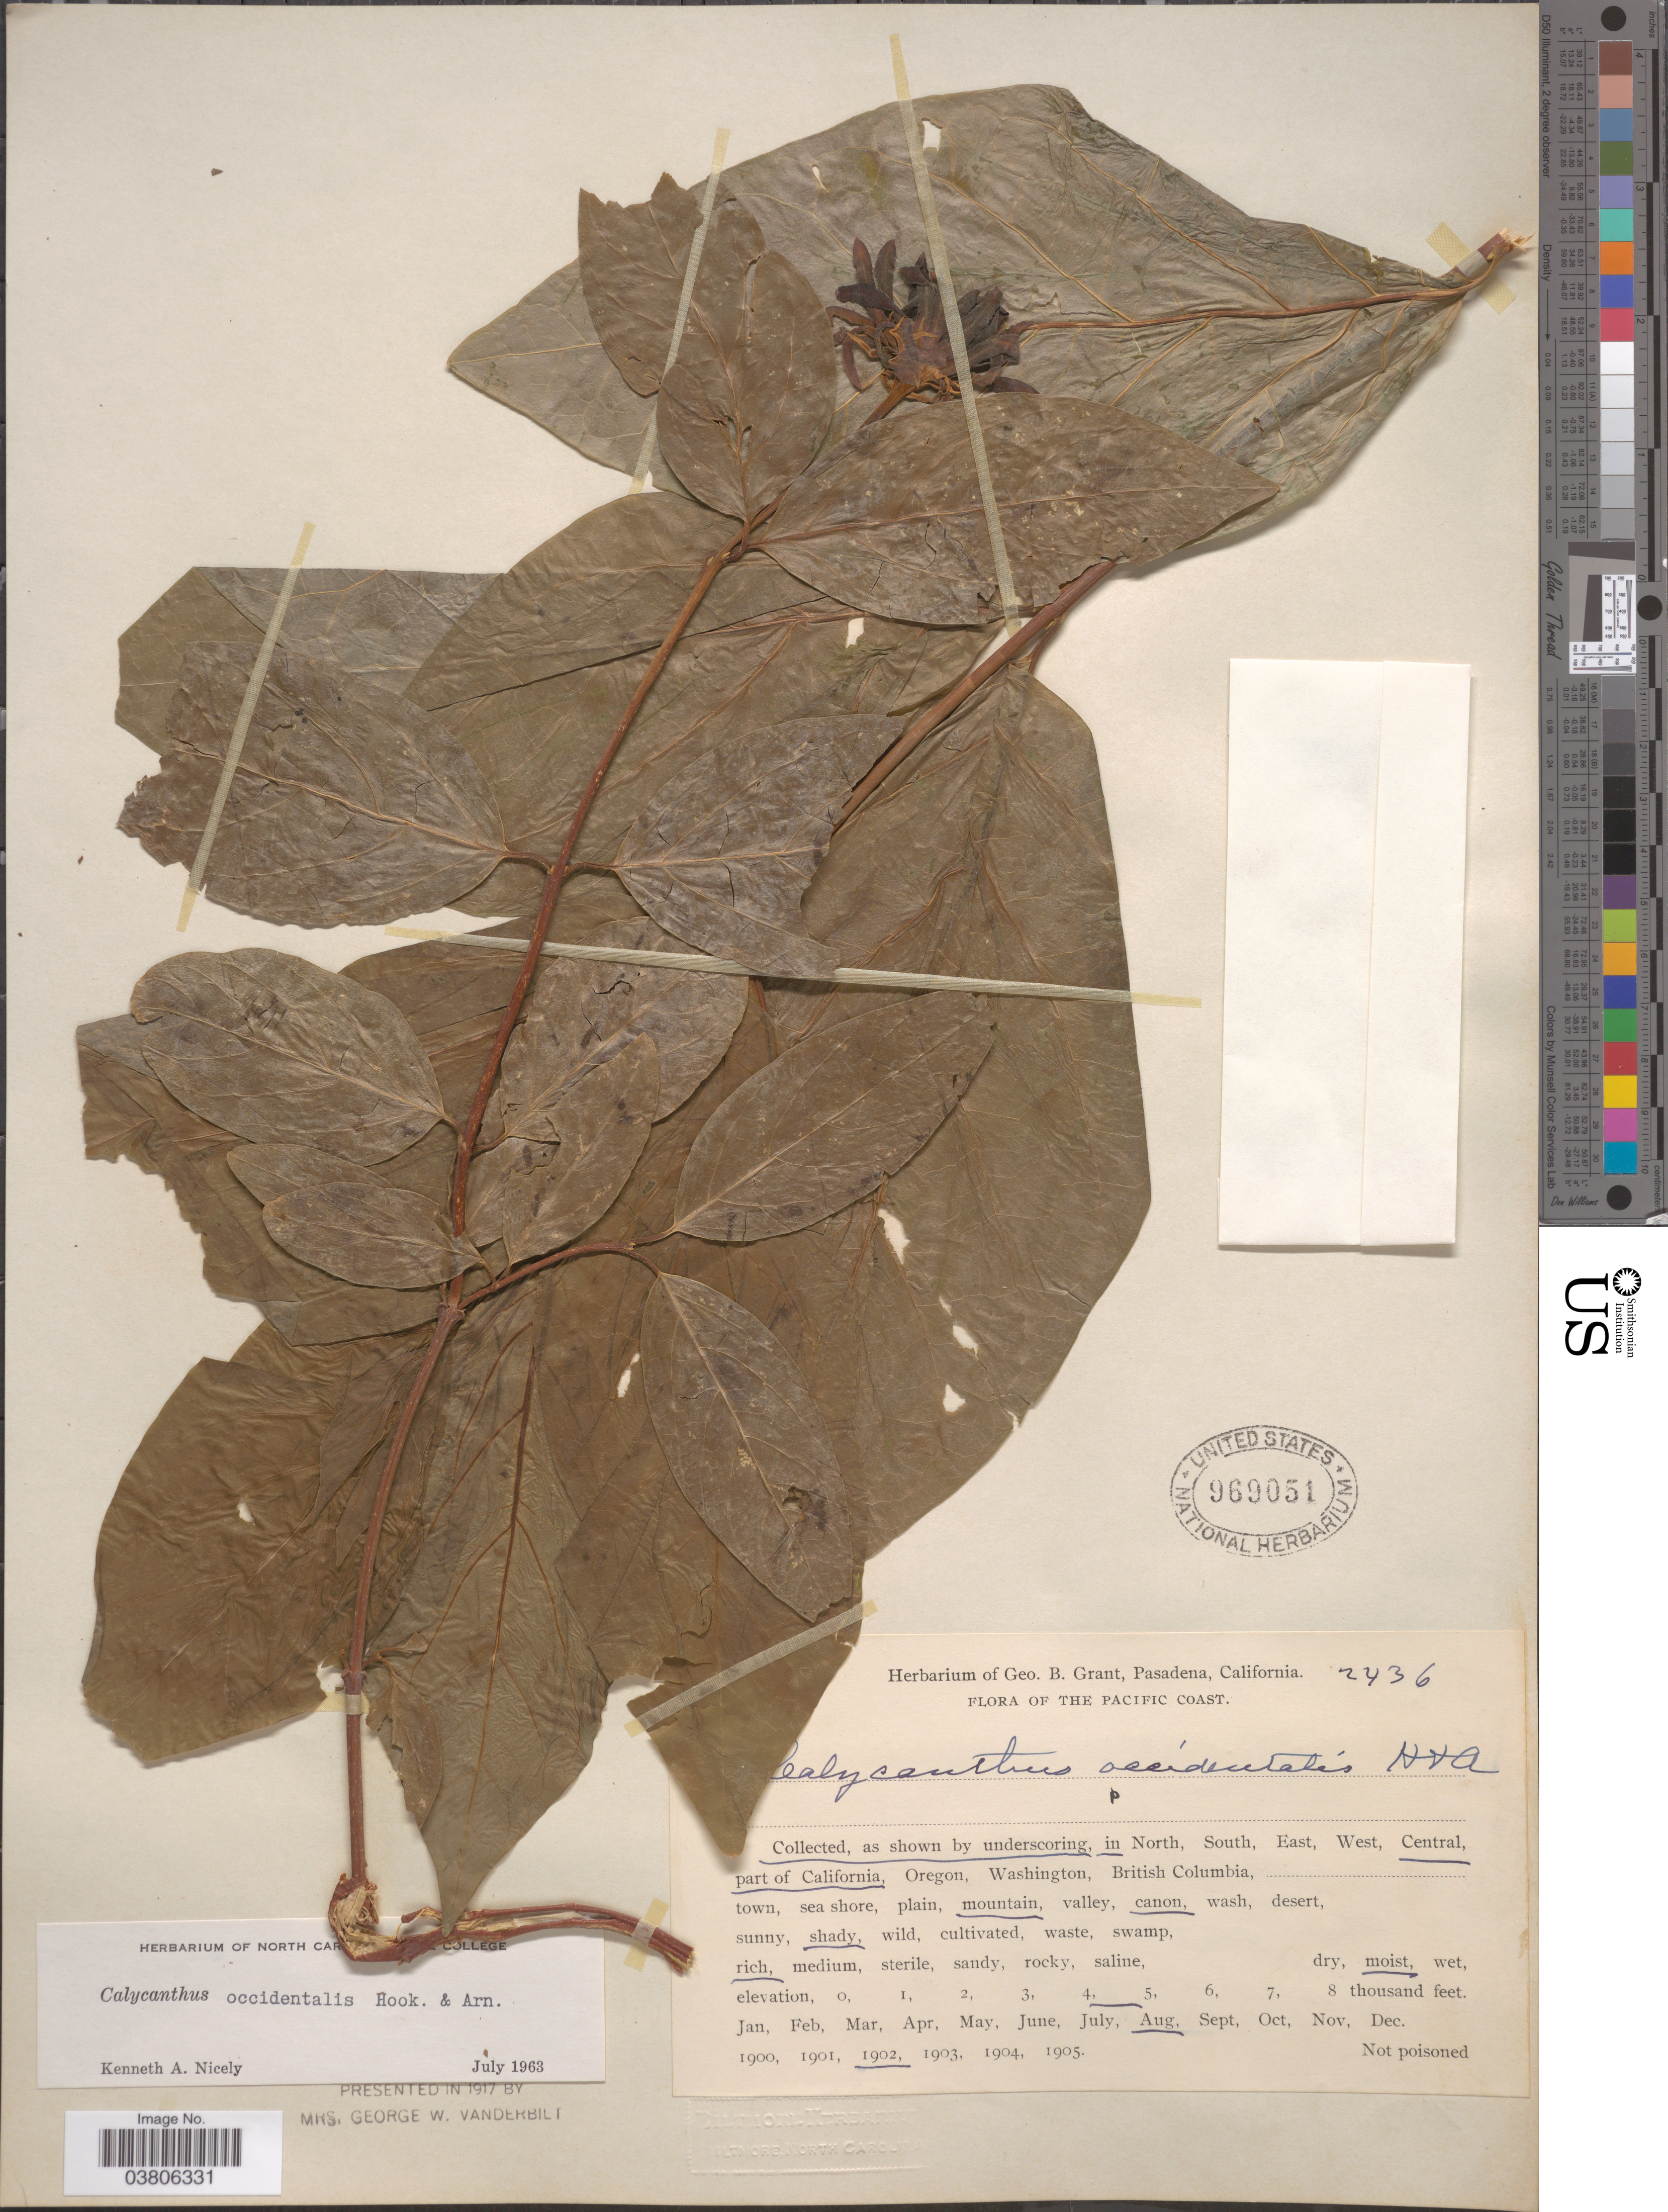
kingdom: Plantae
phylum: Tracheophyta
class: Magnoliopsida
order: Laurales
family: Calycanthaceae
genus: Calycanthus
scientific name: Calycanthus occidentalis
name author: Hook. & Arn.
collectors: ex herb. Geo. B. Grant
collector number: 2436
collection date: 1902-08-04/1902-08-05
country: United States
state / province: California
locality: The Pacific Coast. Central part of California.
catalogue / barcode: US 969051